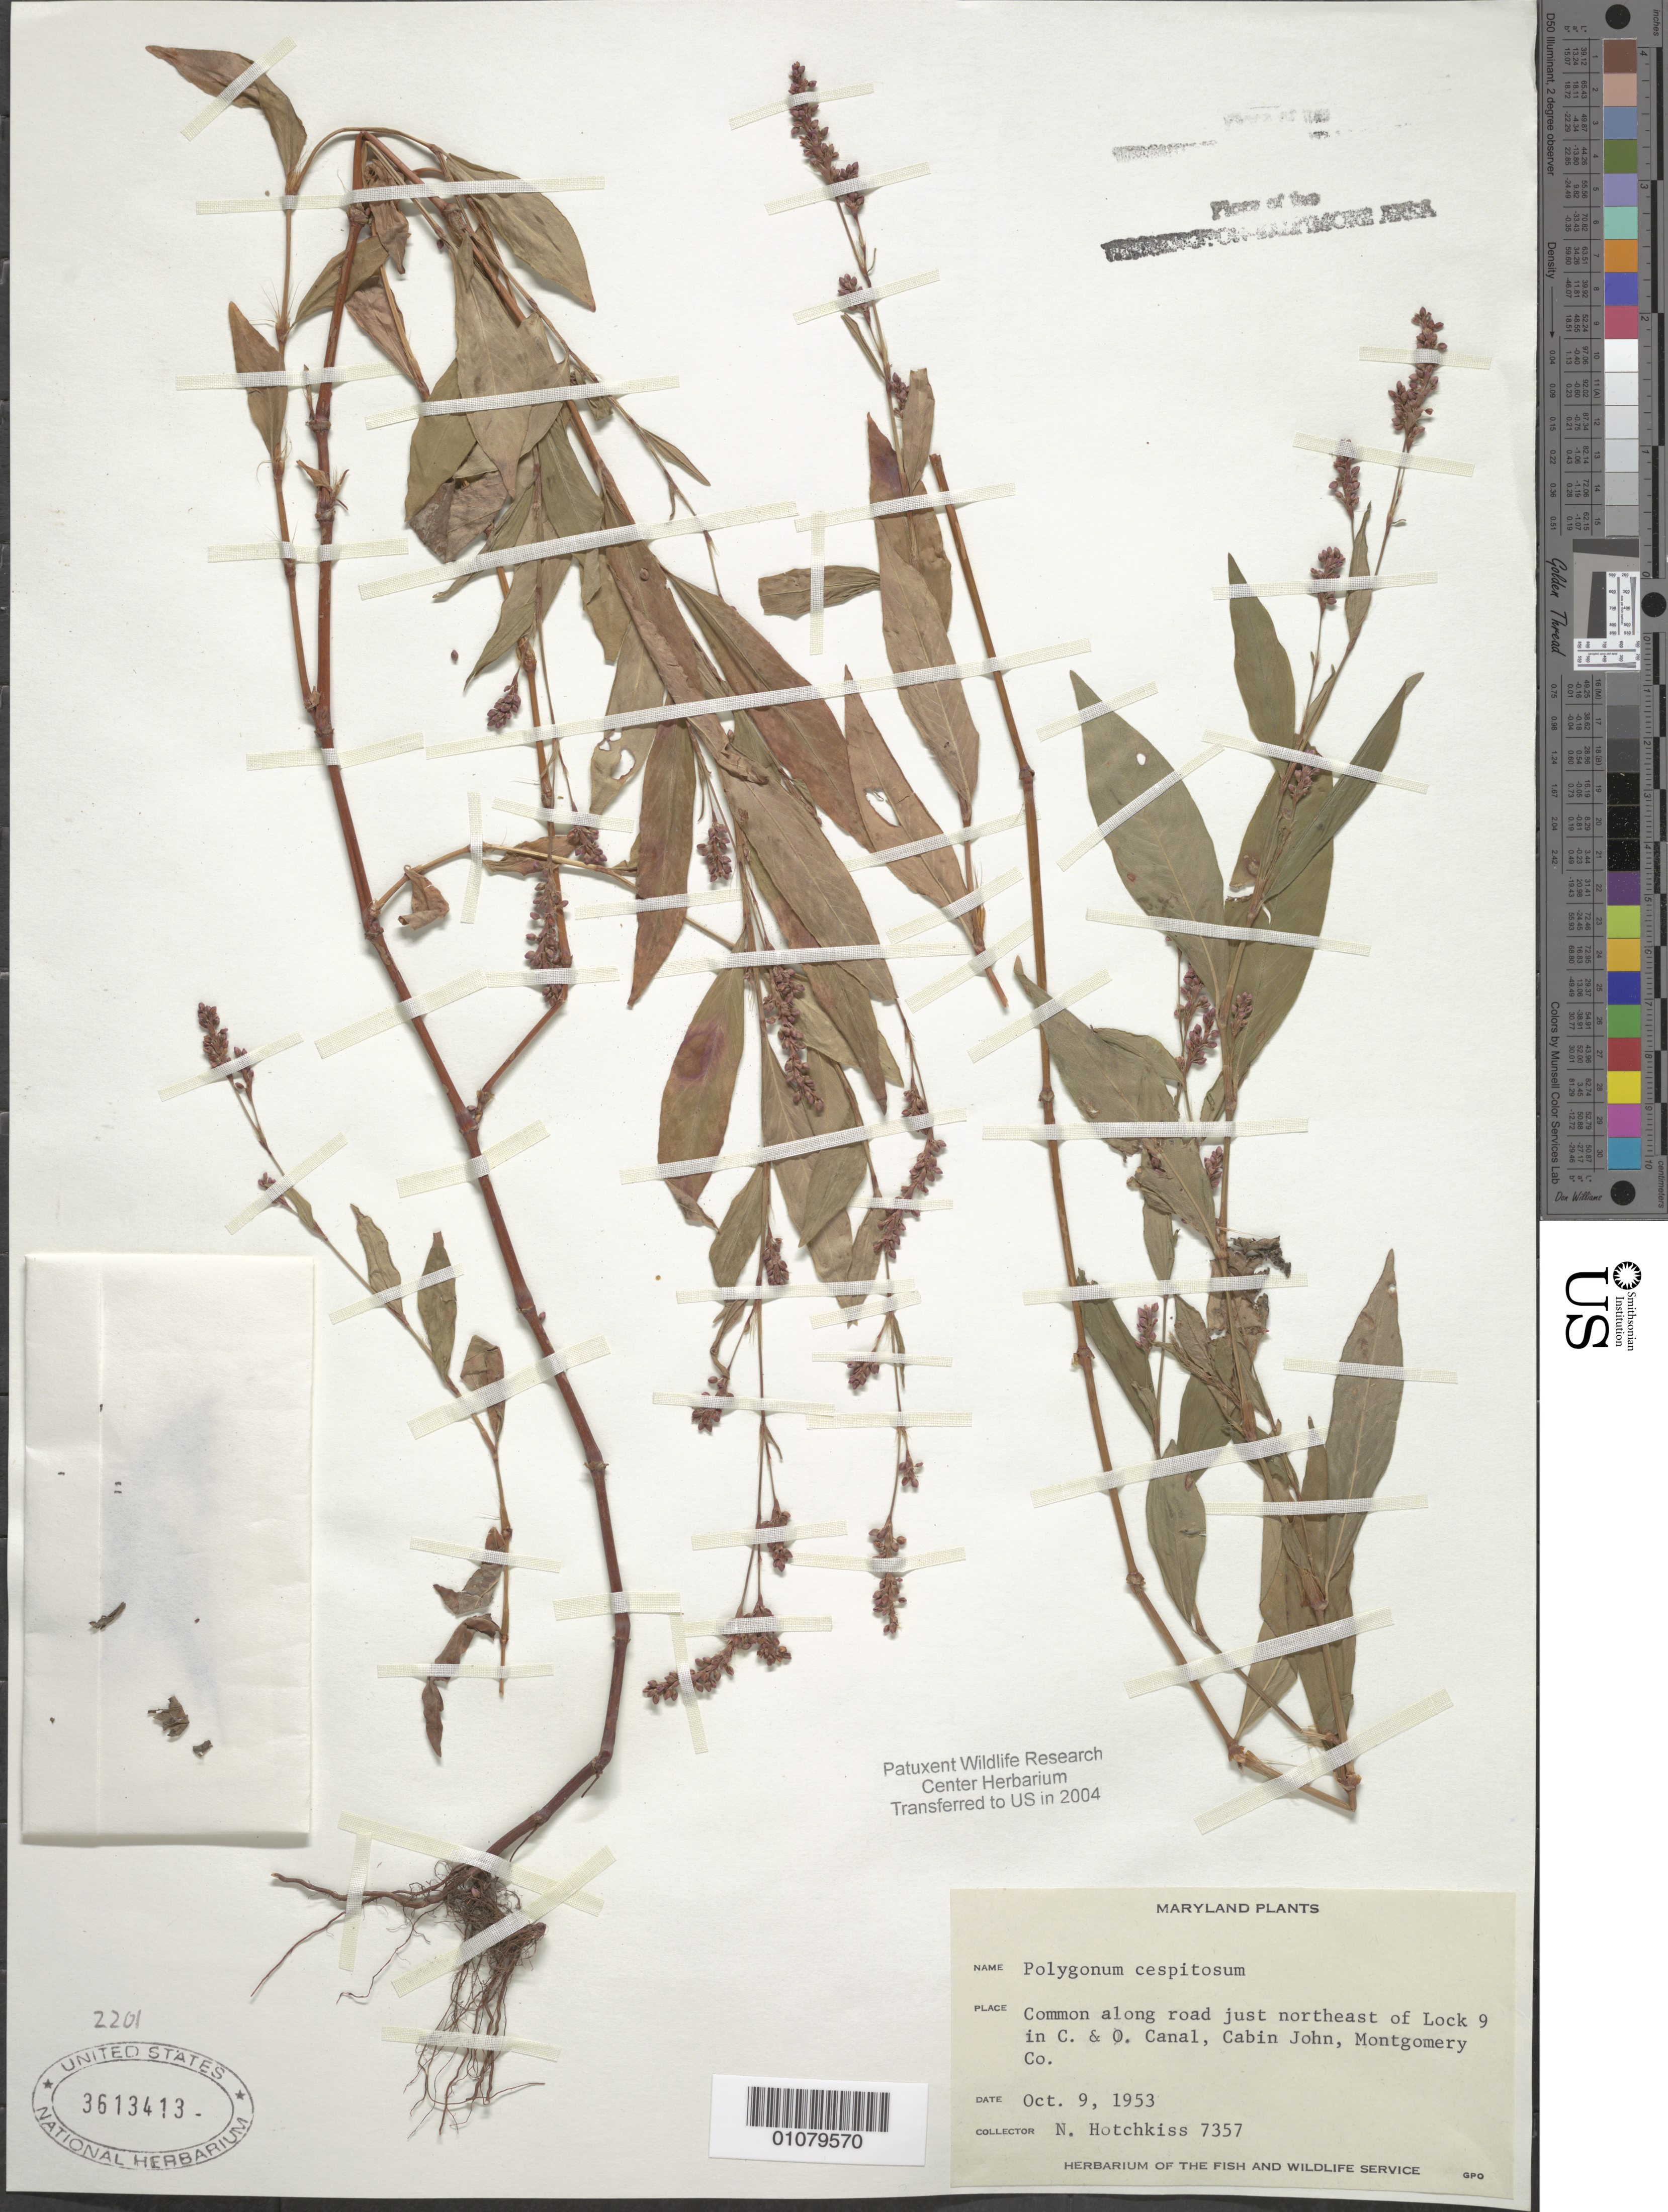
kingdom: Plantae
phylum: Tracheophyta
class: Magnoliopsida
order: Caryophyllales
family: Polygonaceae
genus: Persicaria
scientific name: Persicaria longiseta (Bruijn) Kitag.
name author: (Bruijn &) Kitag.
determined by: Atha, D. E.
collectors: N. Hotchkiss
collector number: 7357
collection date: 1953-10-09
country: United States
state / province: Maryland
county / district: Montgomery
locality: Cabin John. Lock 9, C. and O. Canal.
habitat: Common along road just N.E. of Lock 9.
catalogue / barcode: US 3613413